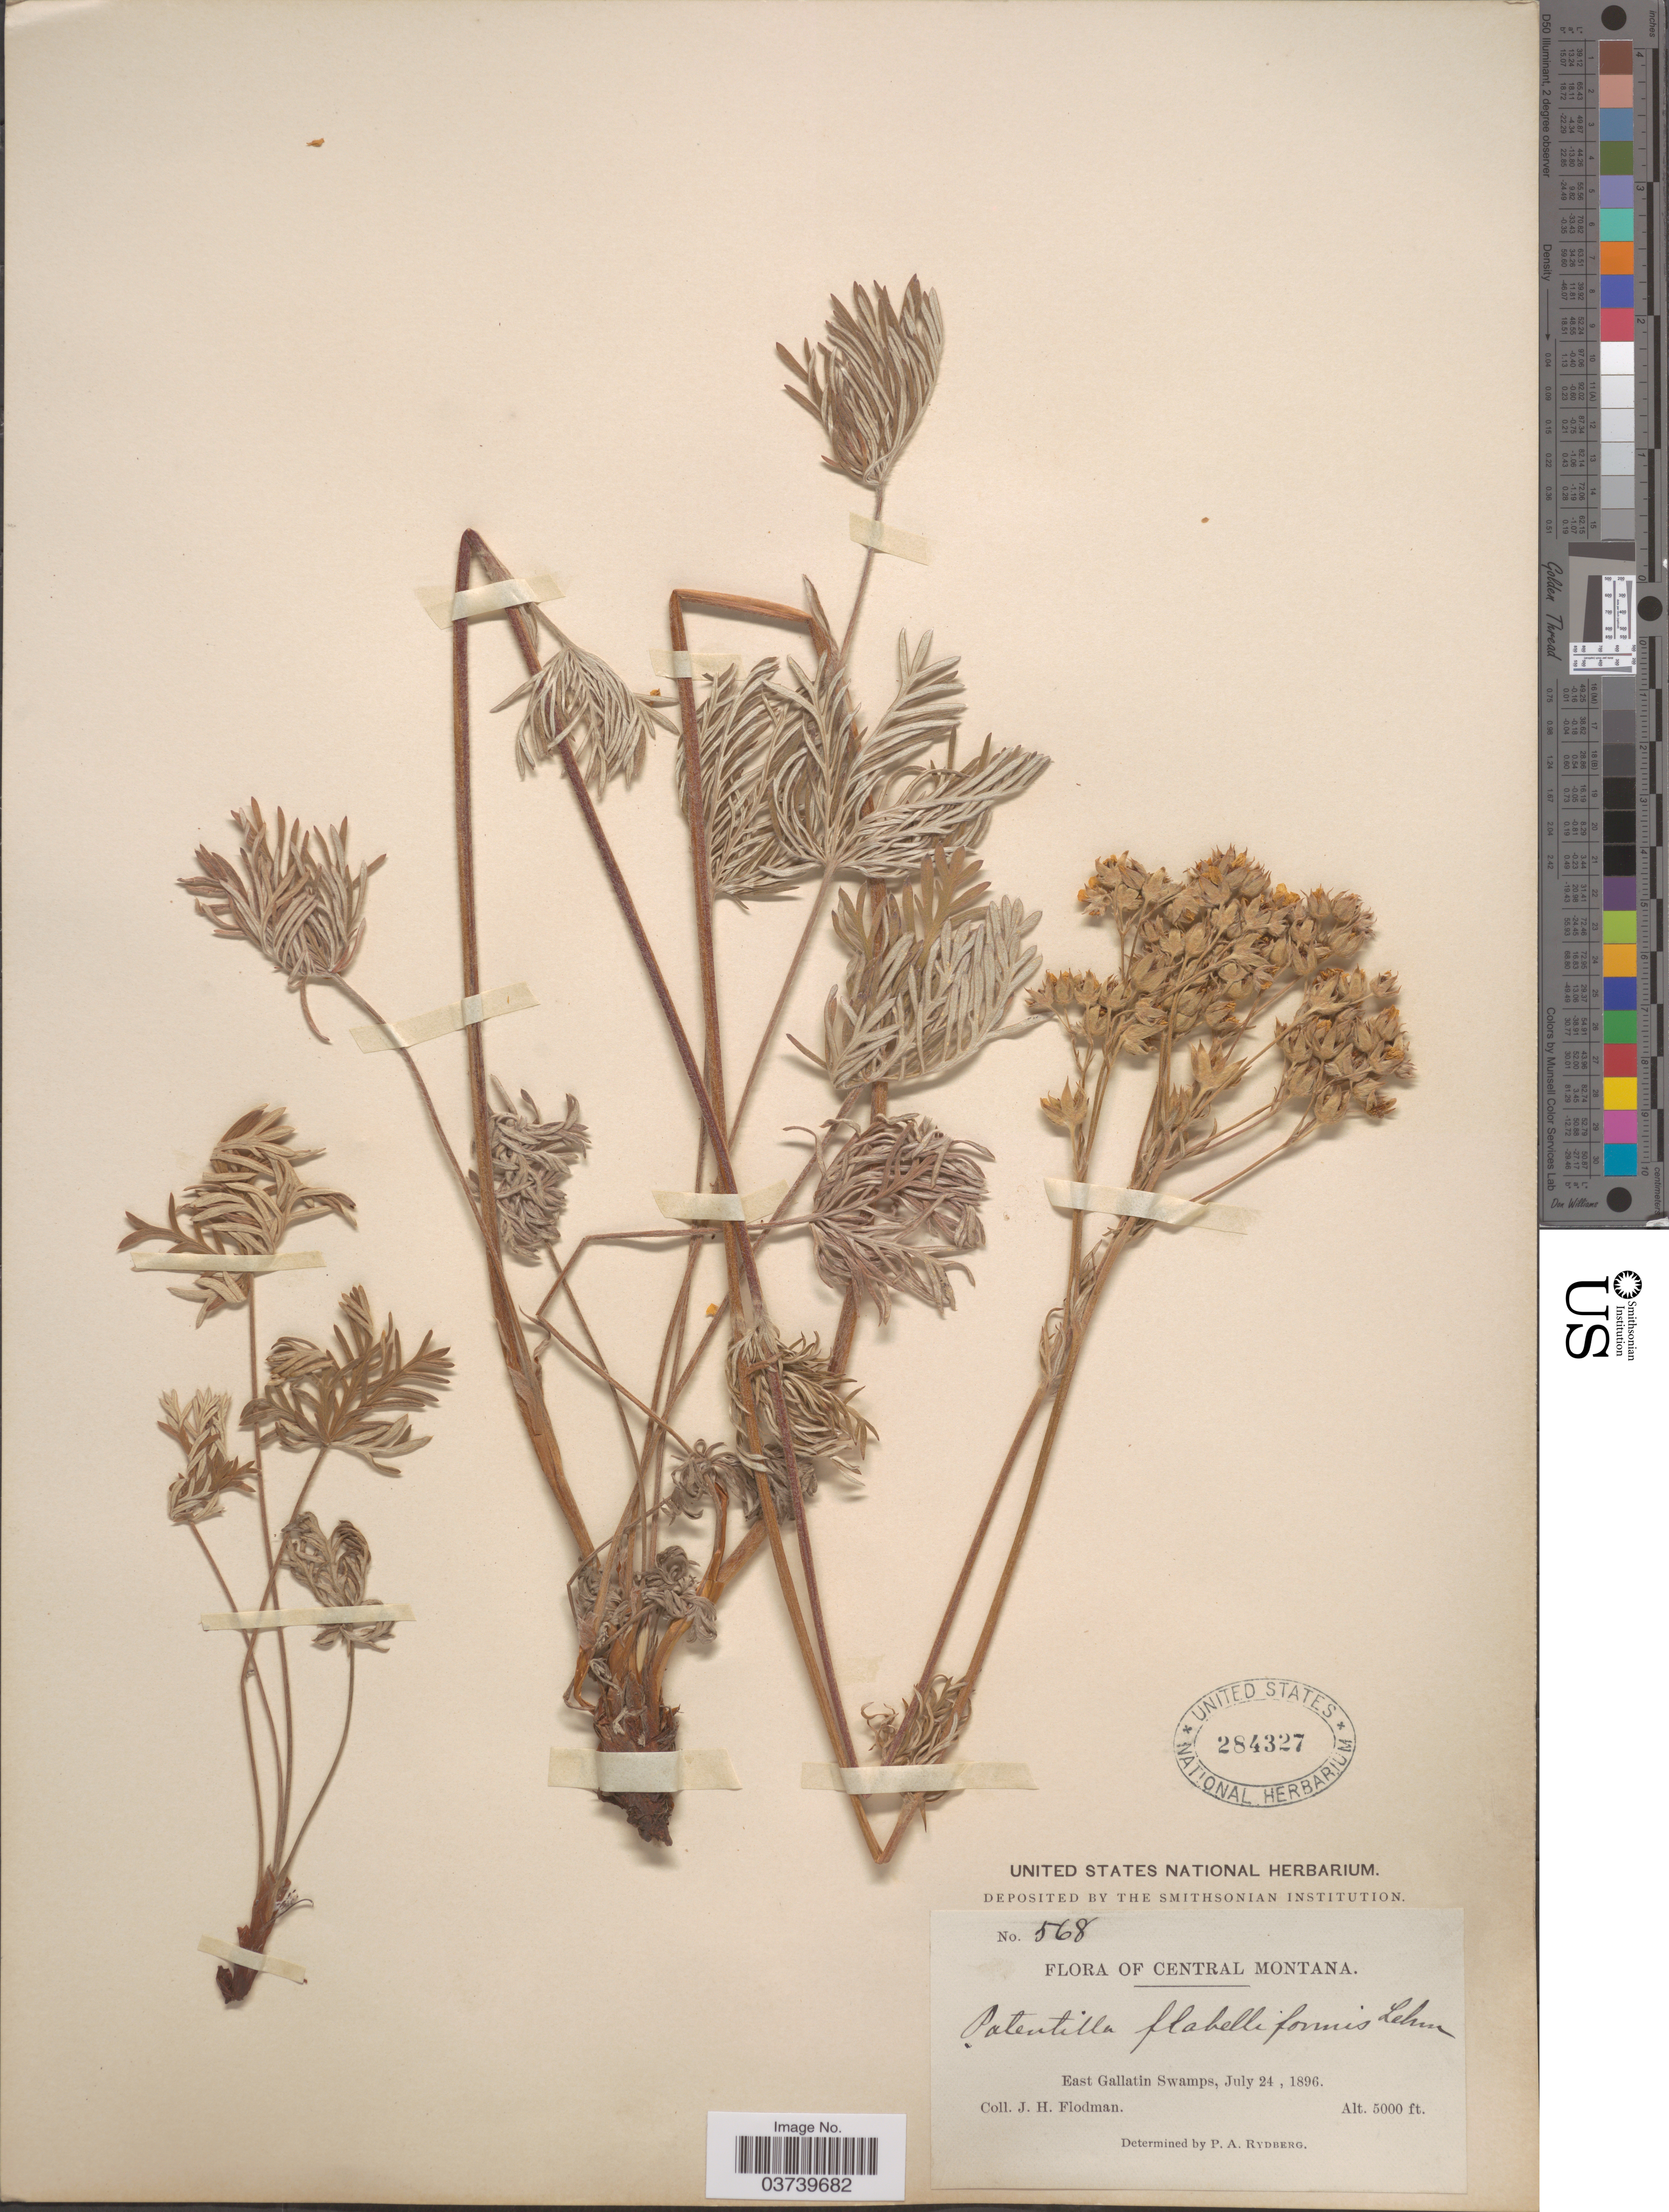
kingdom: Plantae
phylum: Tracheophyta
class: Magnoliopsida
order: Rosales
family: Rosaceae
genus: Potentilla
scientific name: Potentilla gracilis var. flabelliformis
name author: (Lehm.) Nutt.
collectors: J. Flodman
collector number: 568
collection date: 1896-07-24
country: United States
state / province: Montana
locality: Central Montana. East Gallatin Swamps.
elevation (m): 1524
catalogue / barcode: US 284327